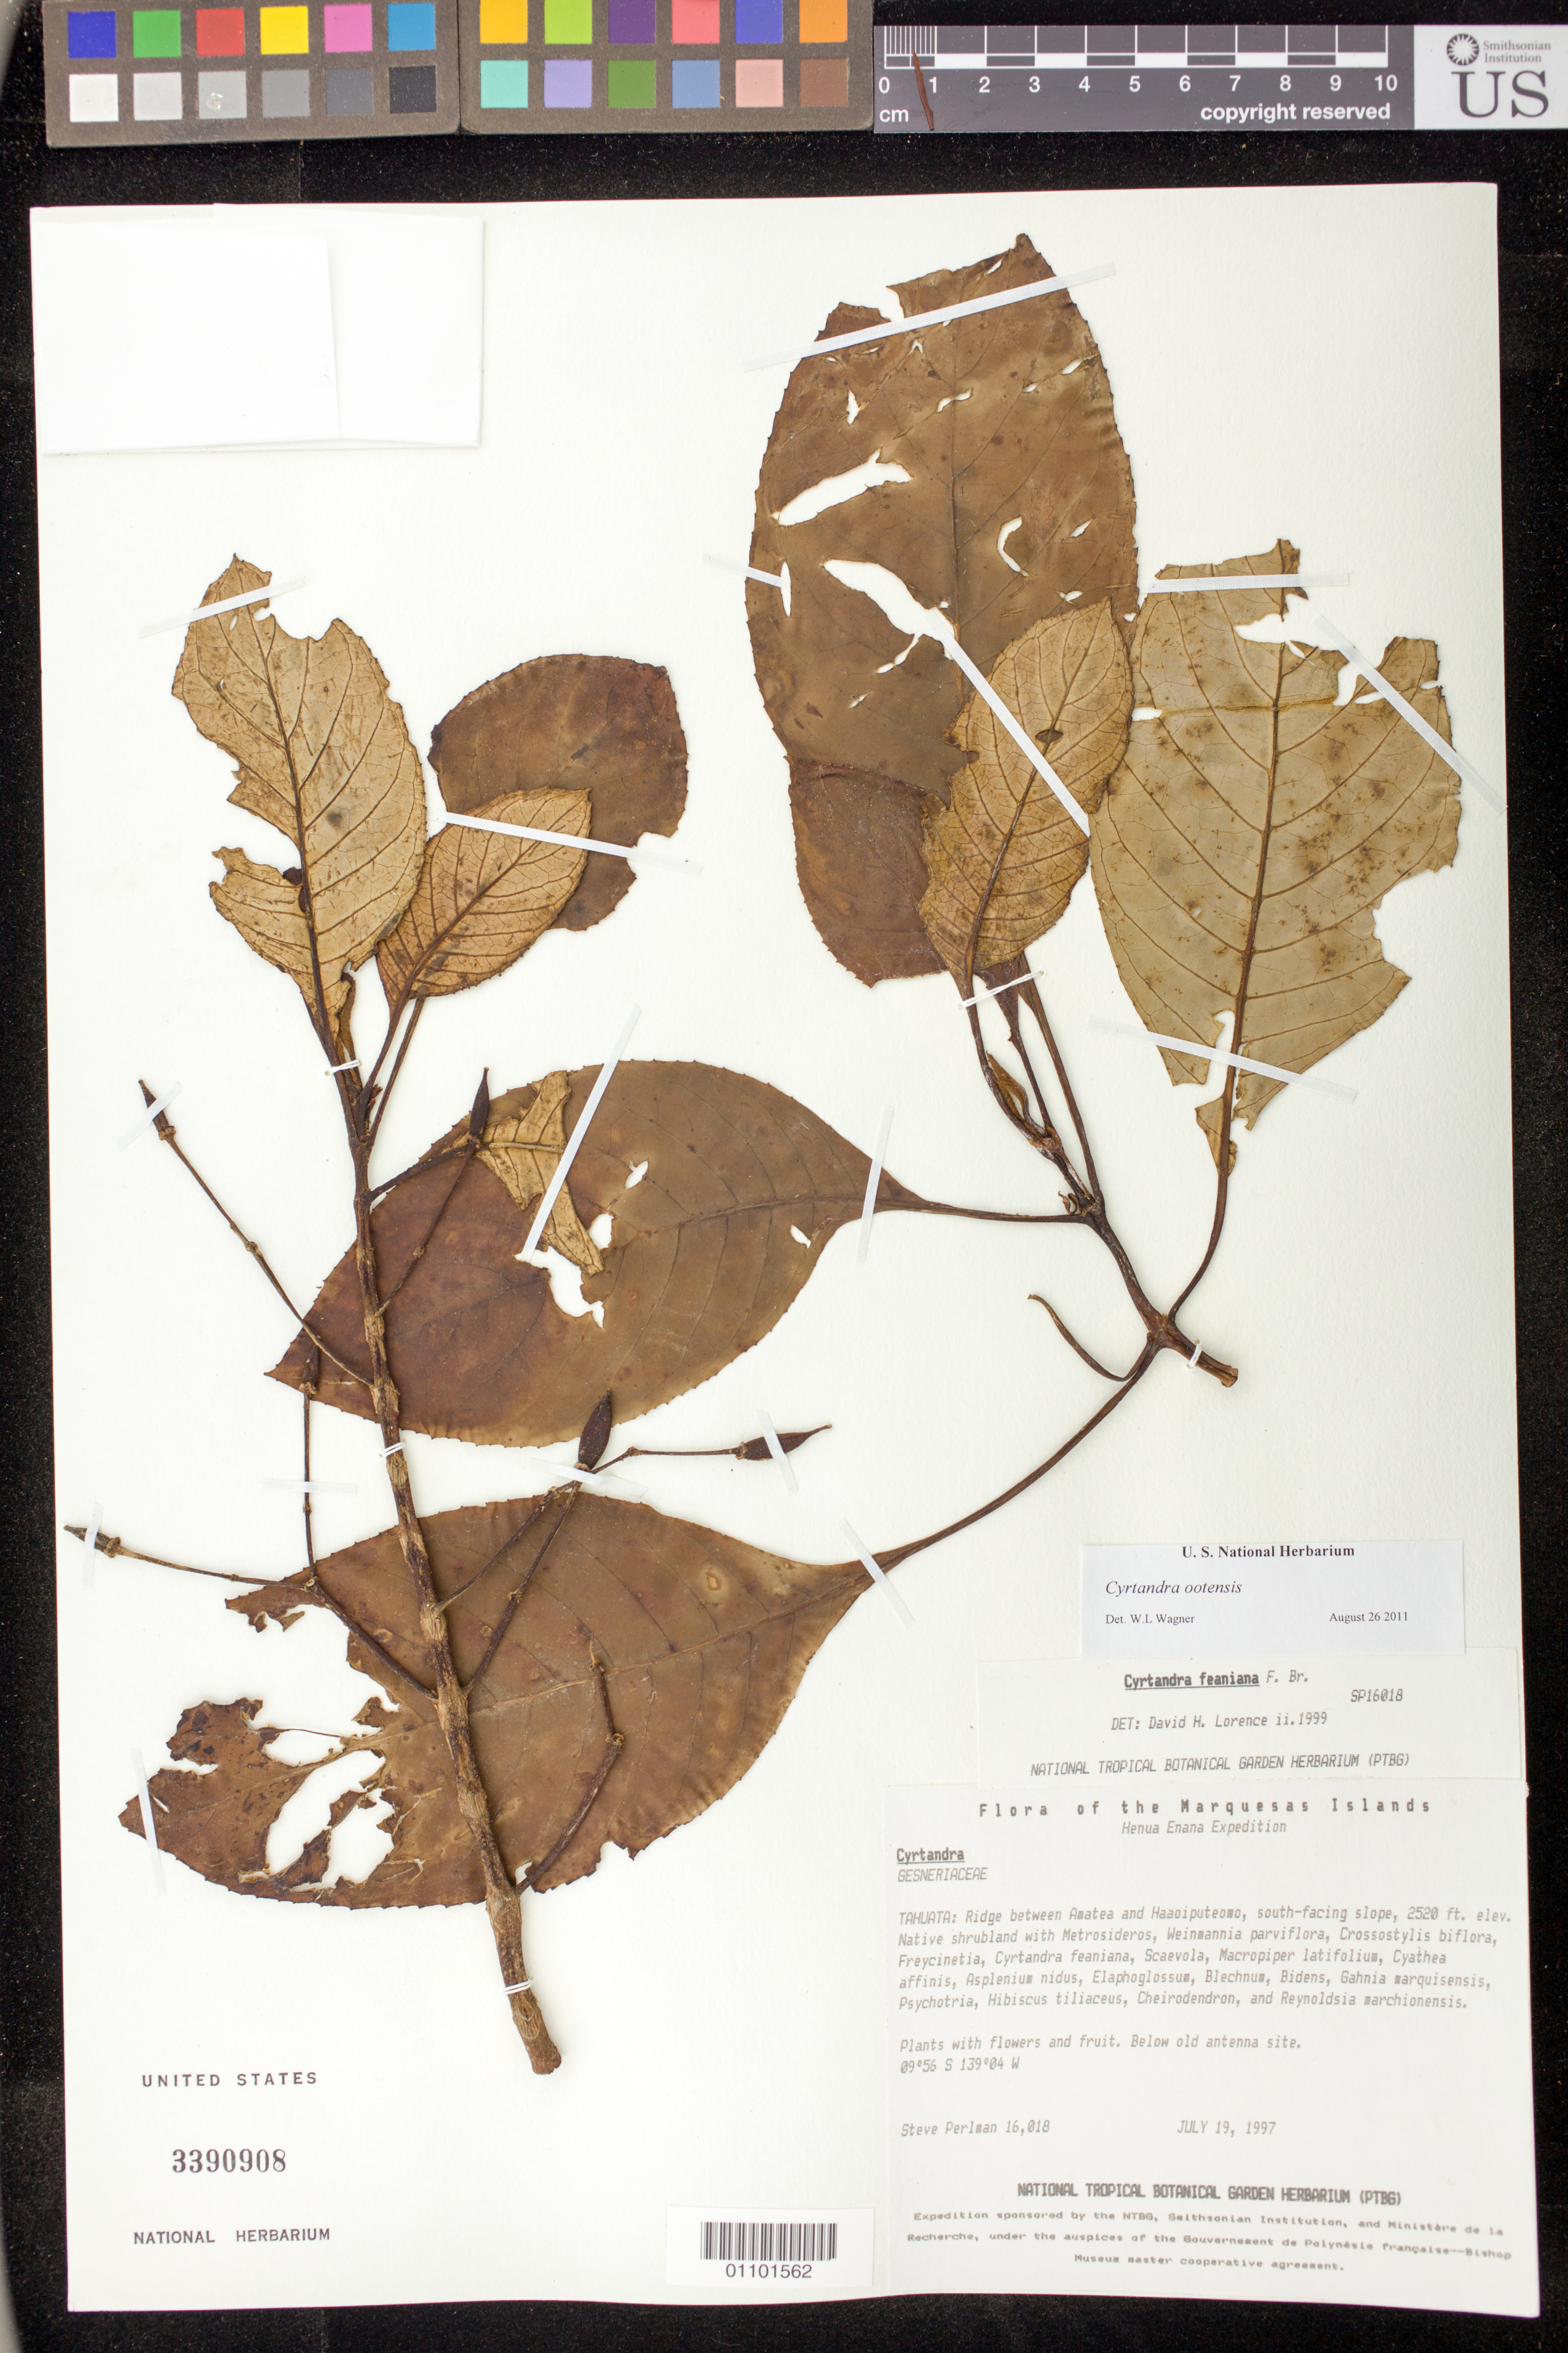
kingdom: Plantae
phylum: Tracheophyta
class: Magnoliopsida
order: Lamiales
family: Gesneriaceae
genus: Cyrtandra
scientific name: Cyrtandra ootensis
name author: F. Br.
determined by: Wagner, W. L., (BOT), Smithsonian Institution - National Museum of Natural History (UNITED STATES)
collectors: S. P. Perlman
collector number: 16018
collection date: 1997-07-19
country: French Polynesia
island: Tahuata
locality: Ridge between Amatea and Haaoiputeomo, S facing slope, below old antenna site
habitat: Native shrubland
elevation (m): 768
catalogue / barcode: US 3390908